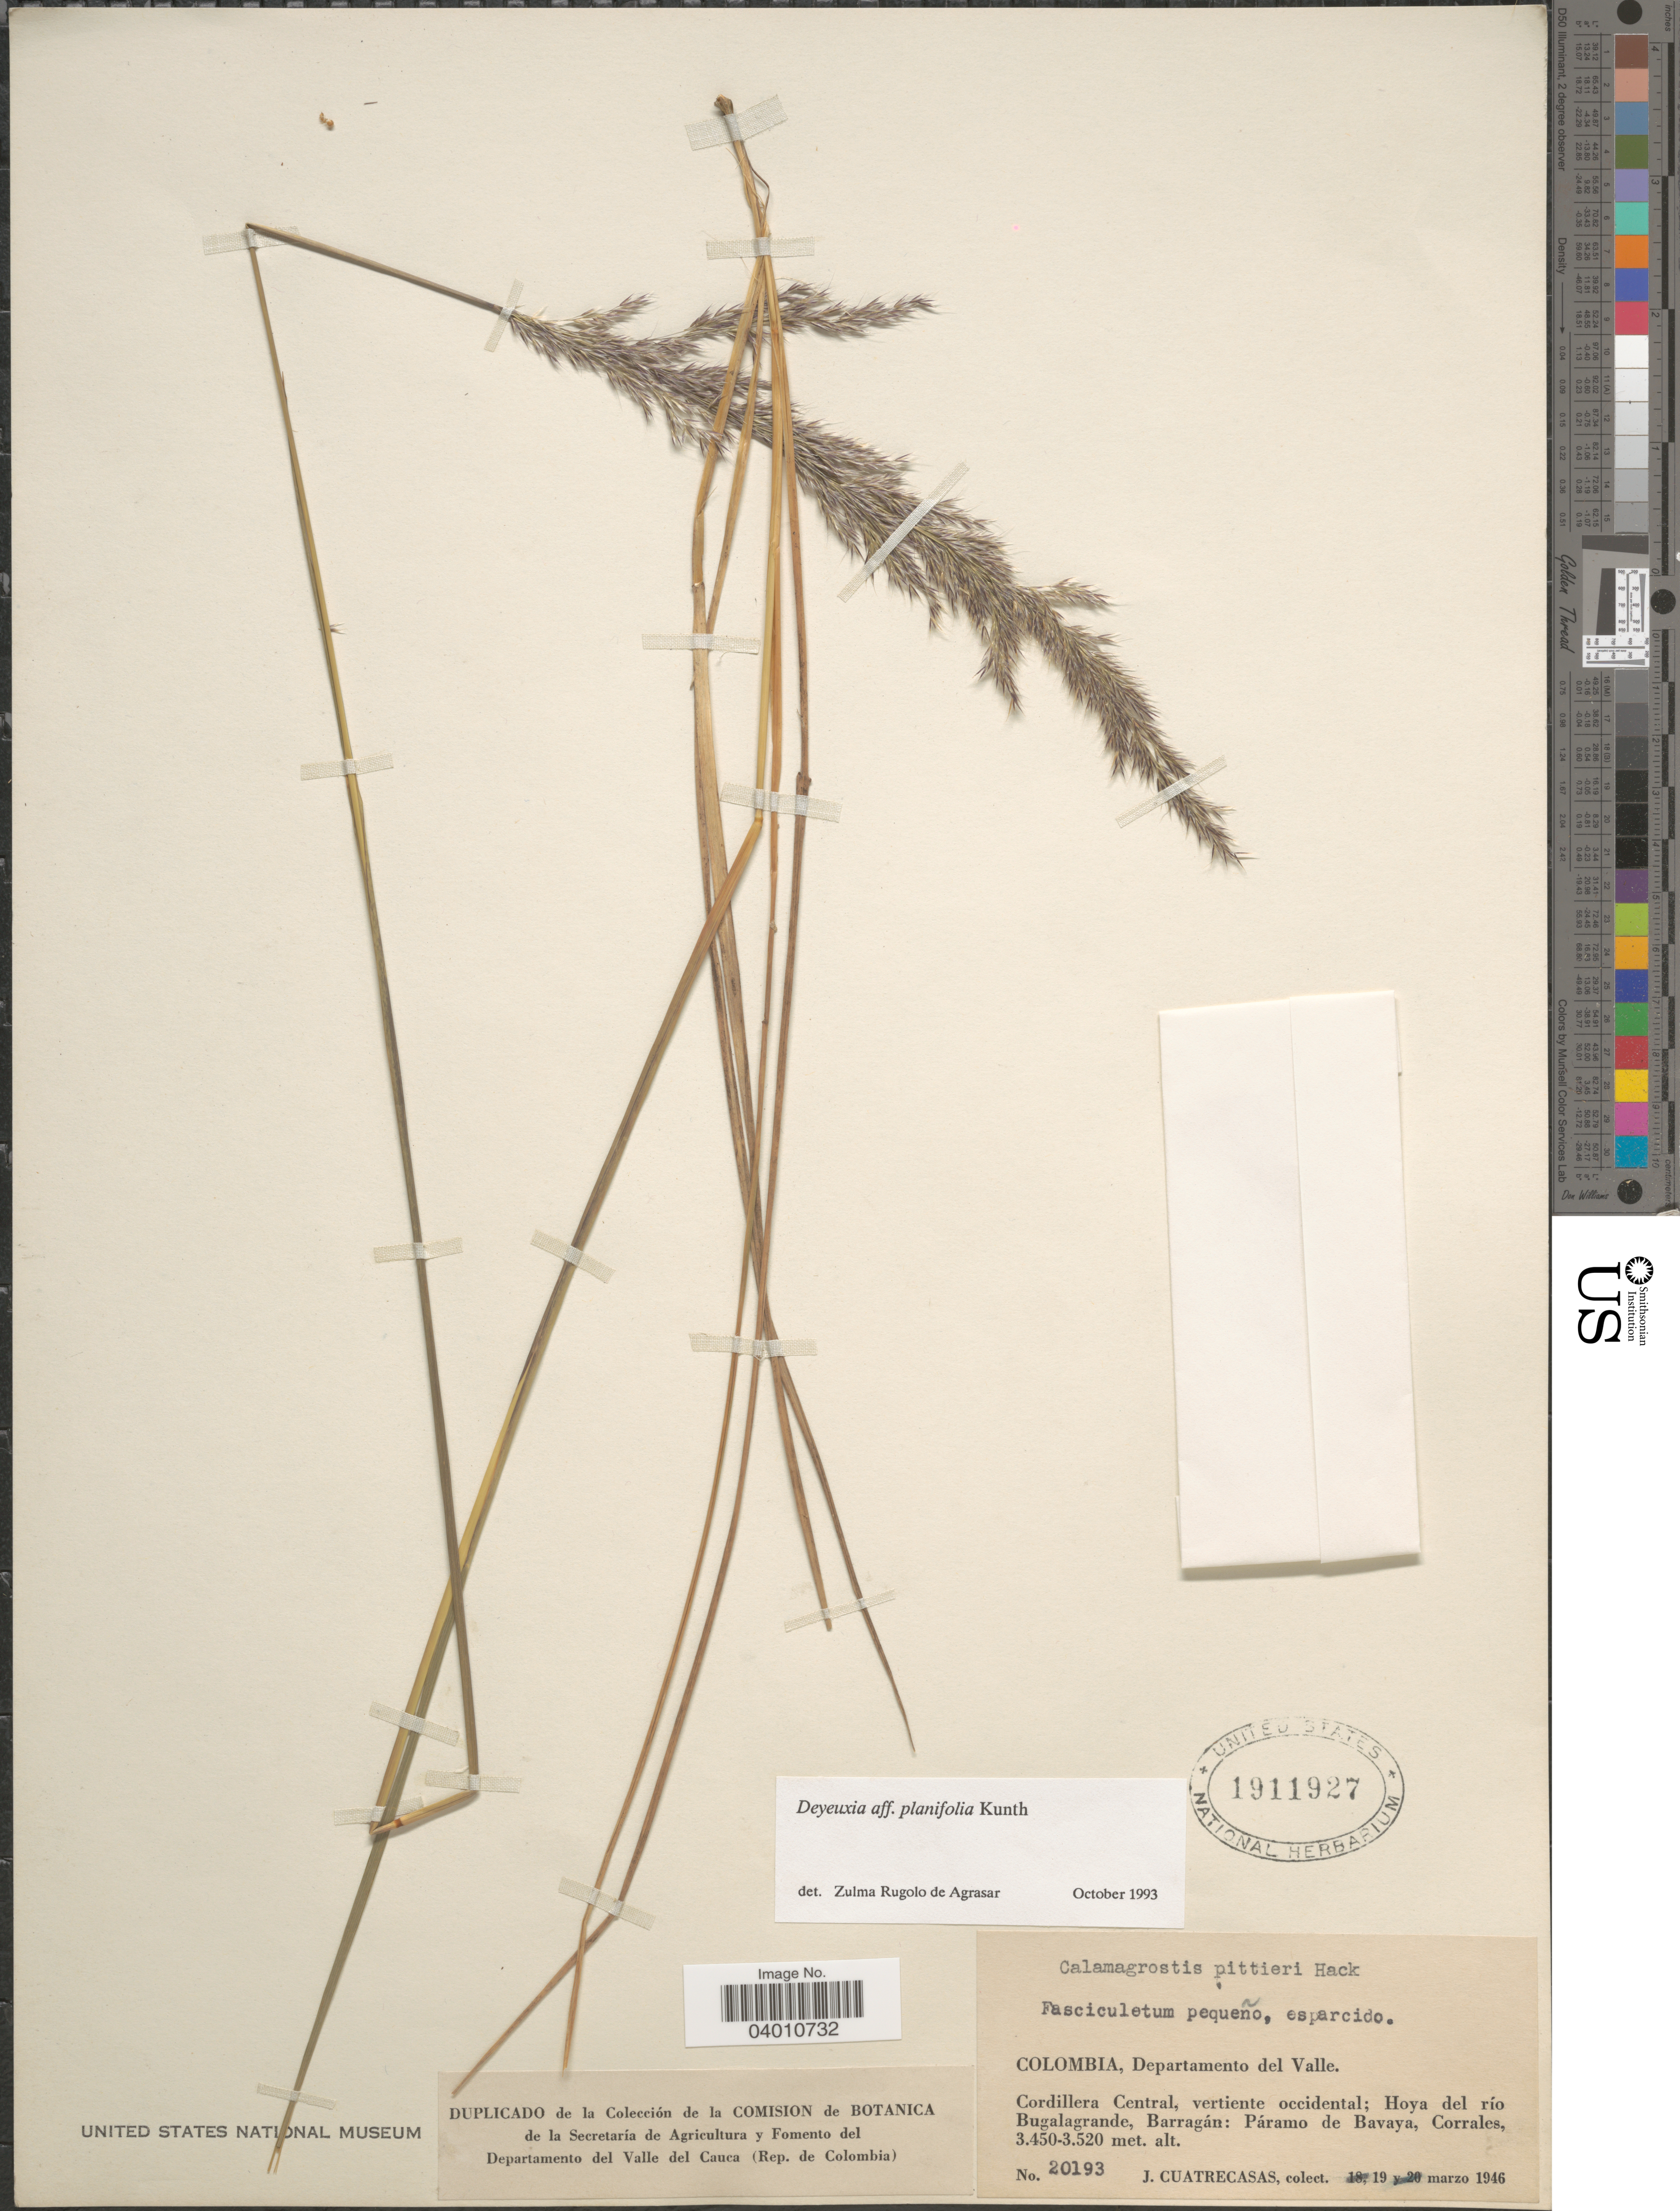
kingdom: Plantae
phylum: Tracheophyta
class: Liliopsida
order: Poales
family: Poaceae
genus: Peyritschia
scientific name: Peyritschia planifolia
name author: (Kunth) P.M. Peterson et al.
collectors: J. Cuatrecasas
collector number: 20193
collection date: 1946-03-19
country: Colombia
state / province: Valle del Cauca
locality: Departamento del Valle. Cordillera Central, vertiente occidental; Hoya del río Bugalagrande, Barragán: Páramo de Bavaya, Corrales.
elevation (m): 3450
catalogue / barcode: US 1911927